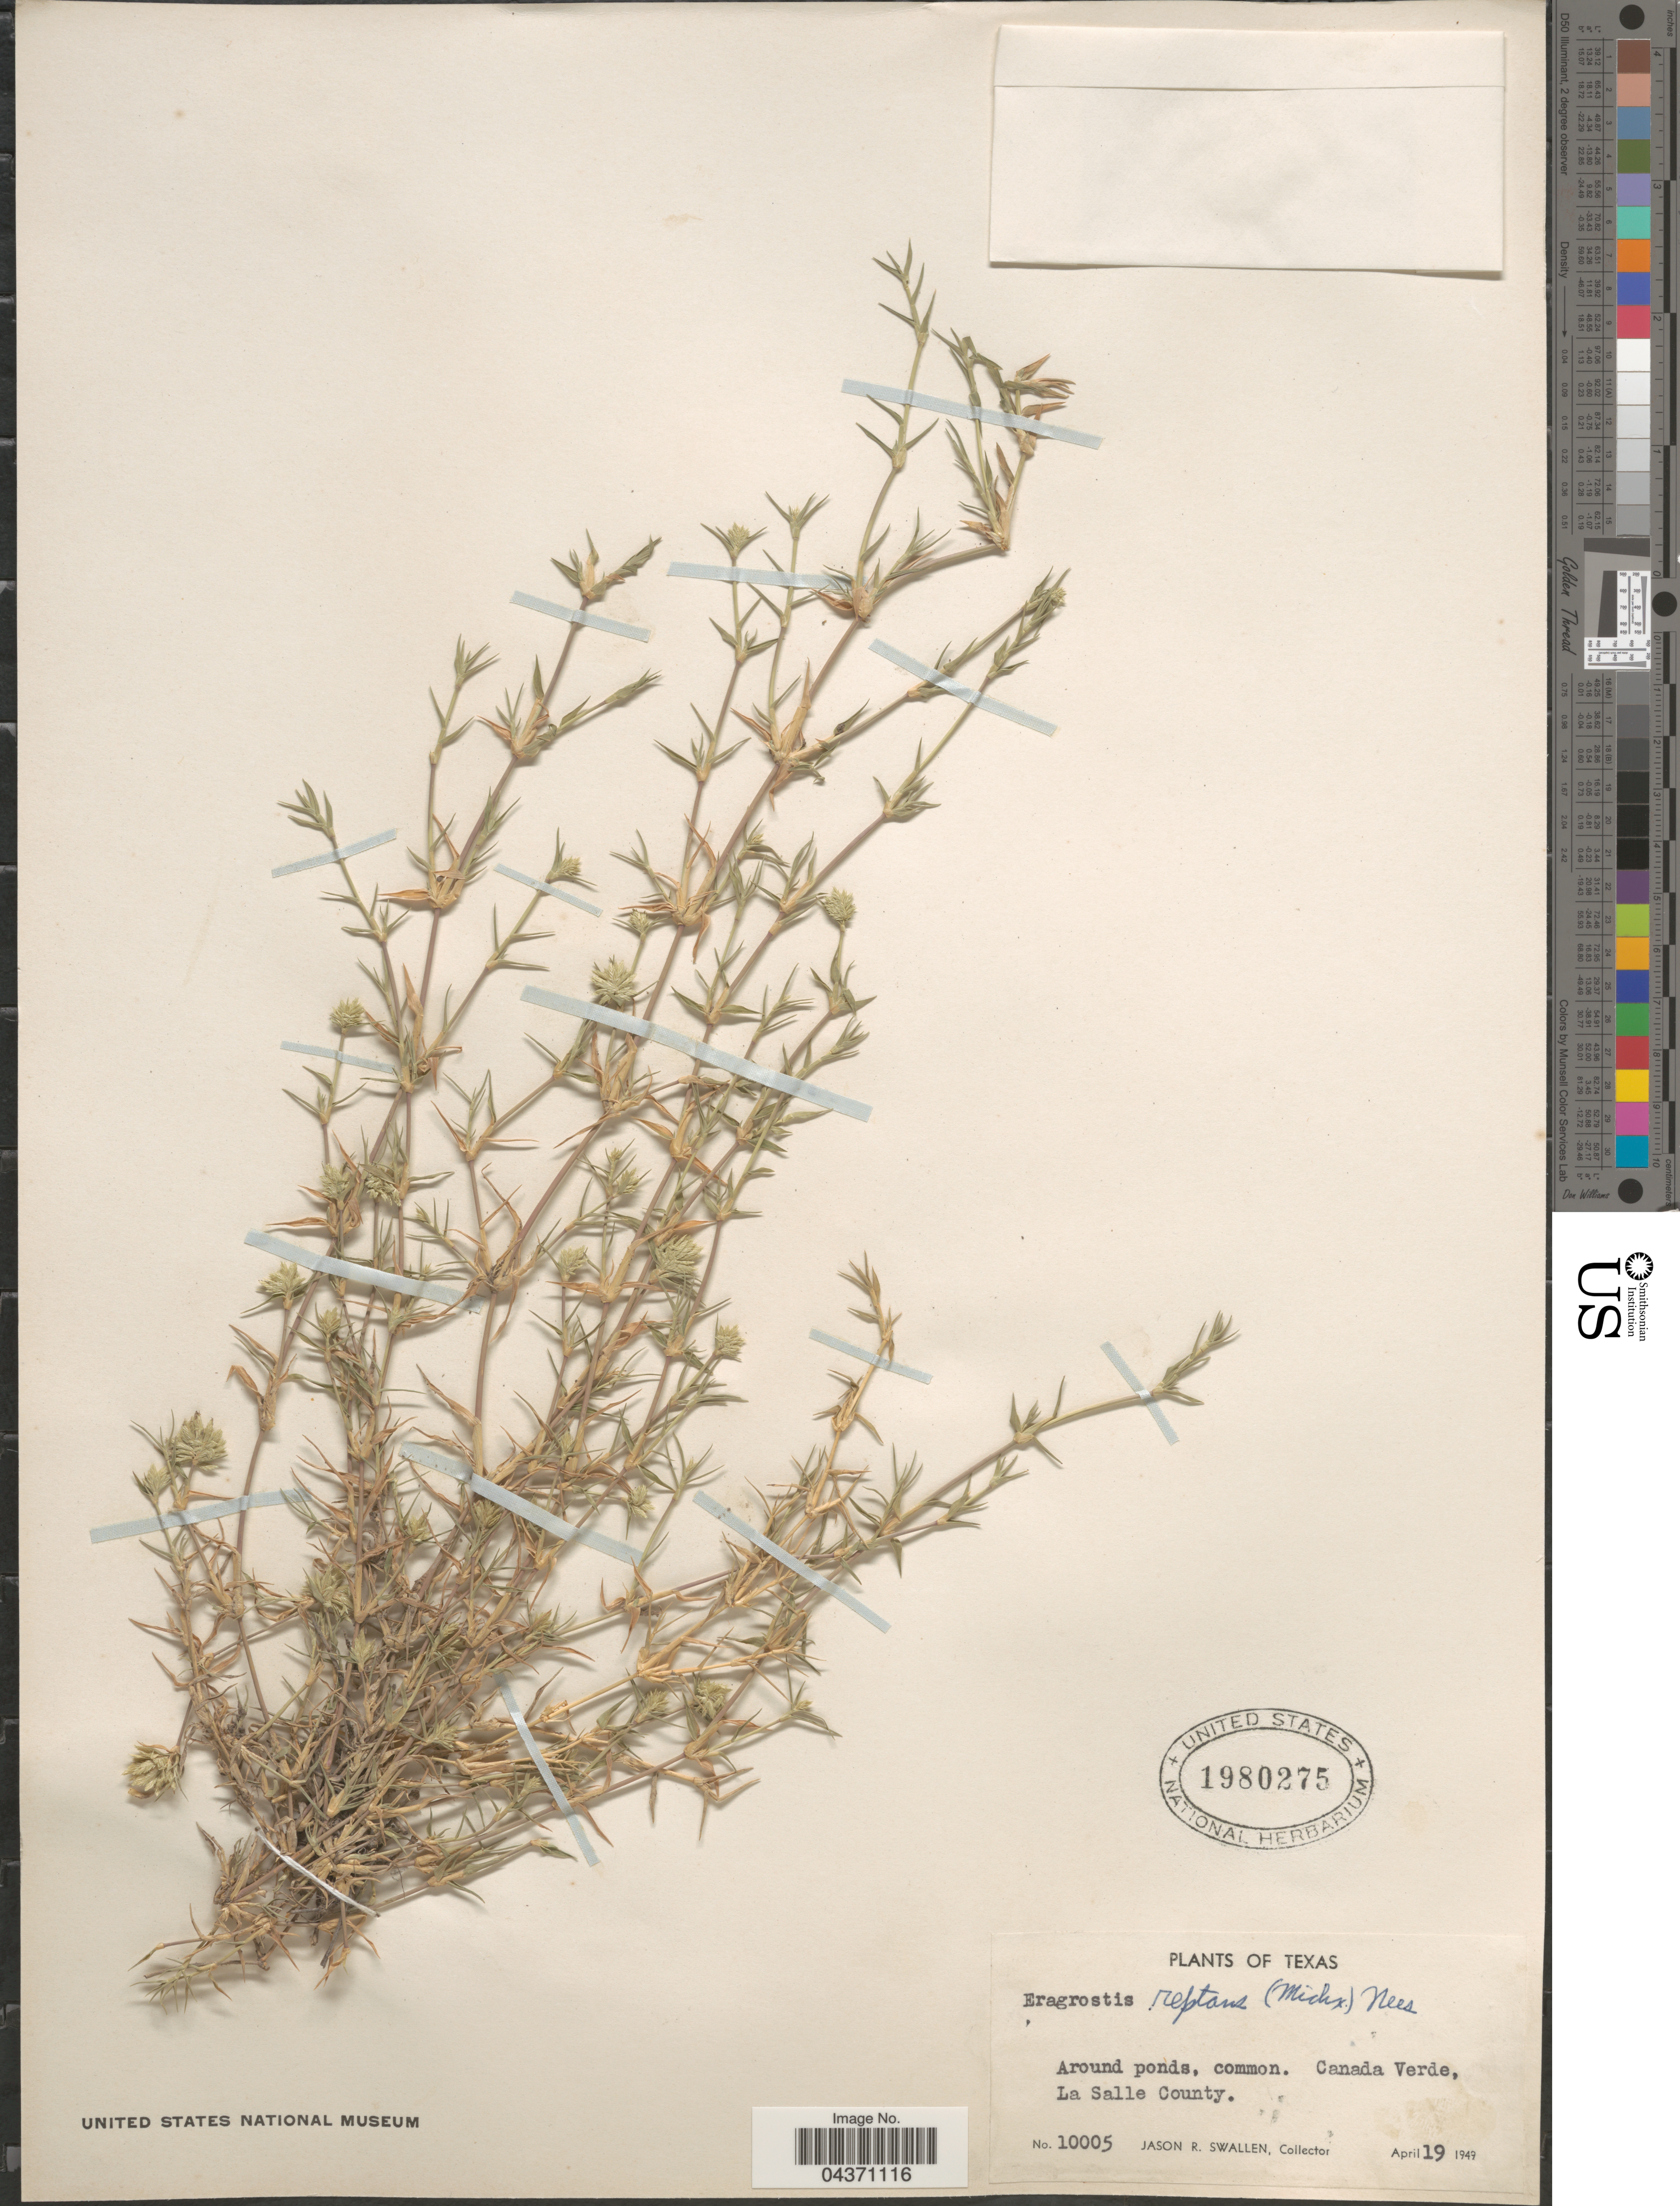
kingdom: Plantae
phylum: Tracheophyta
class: Liliopsida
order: Poales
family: Poaceae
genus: Eragrostis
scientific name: Eragrostis reptans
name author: (Michx.) Nees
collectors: J. R. Swallen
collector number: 10005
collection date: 1949-04-19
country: United States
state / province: Texas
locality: Around ponds, common. Canada Verde, La Salle County.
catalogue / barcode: US 1980275